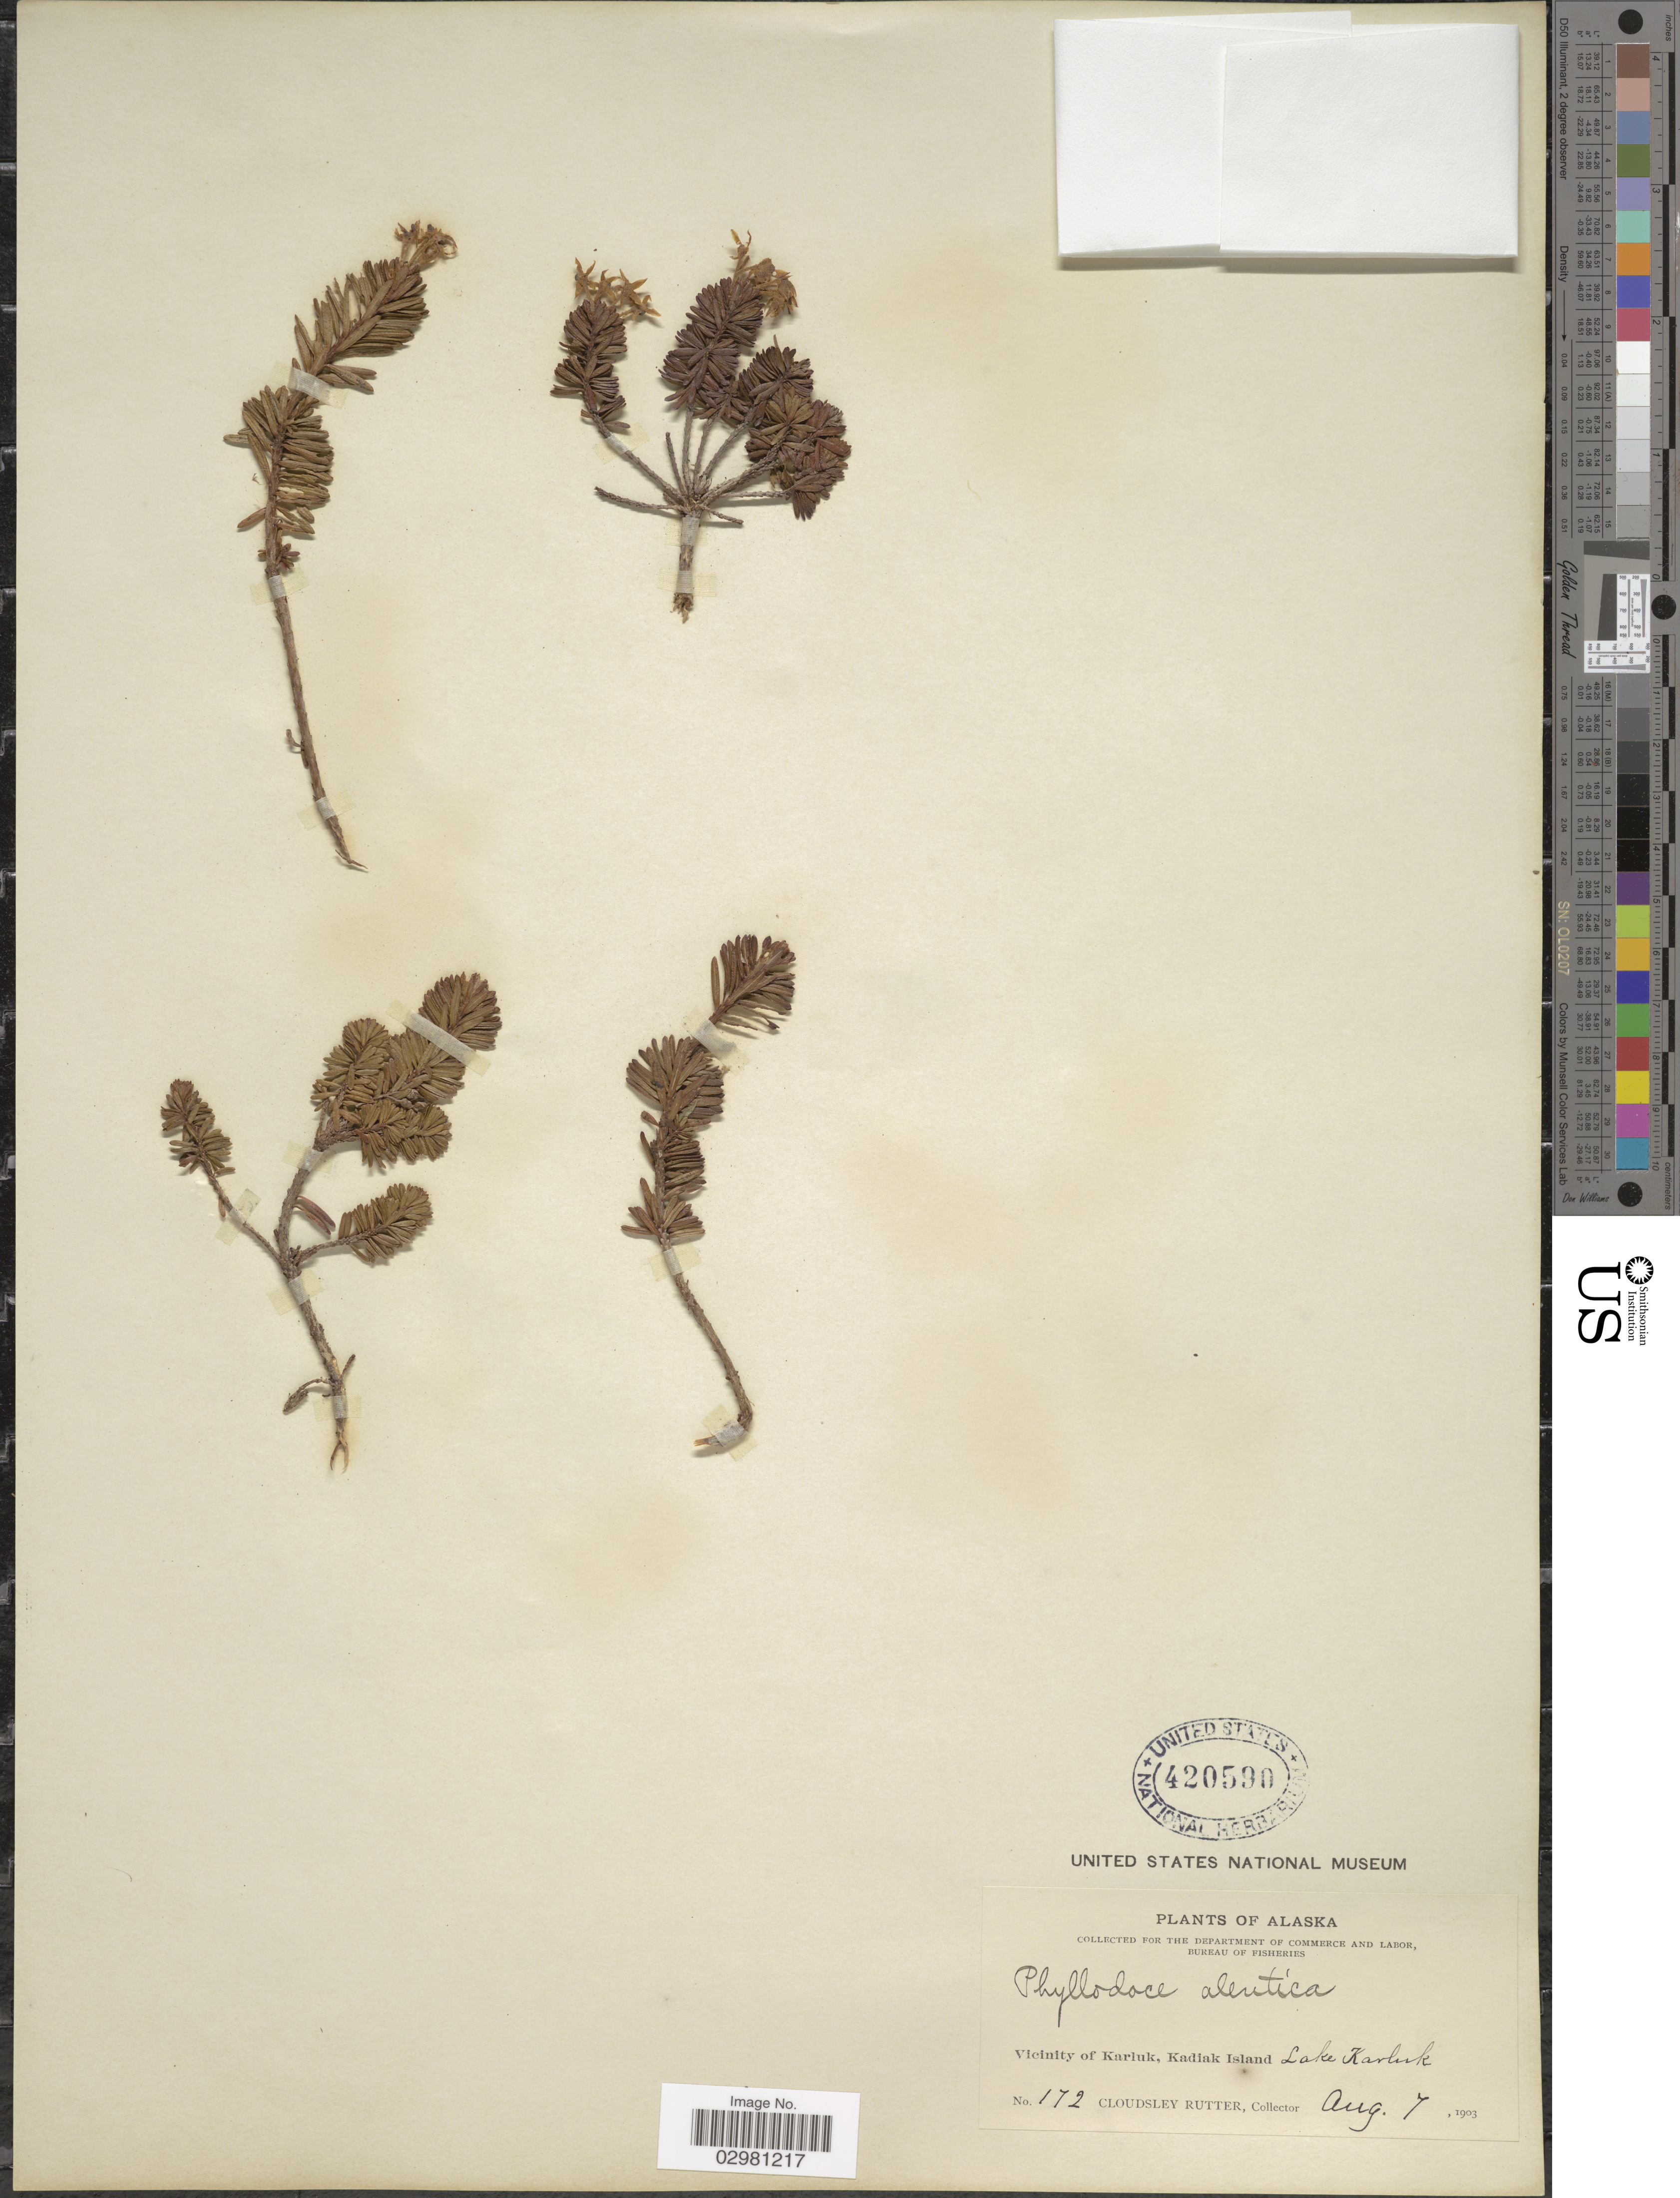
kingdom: Plantae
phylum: Tracheophyta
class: Magnoliopsida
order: Ericales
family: Ericaceae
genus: Phyllodoce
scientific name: Phyllodoce aleutica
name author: (Spreng.) A. Heller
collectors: C. Rutter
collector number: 172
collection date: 1903-08-07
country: United States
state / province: Alaska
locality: Department of Commerce and Labor, Bureau of Fisheries. Vicinity of Karluk, Kadiak Island, Lake Karluk.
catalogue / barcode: US 420590